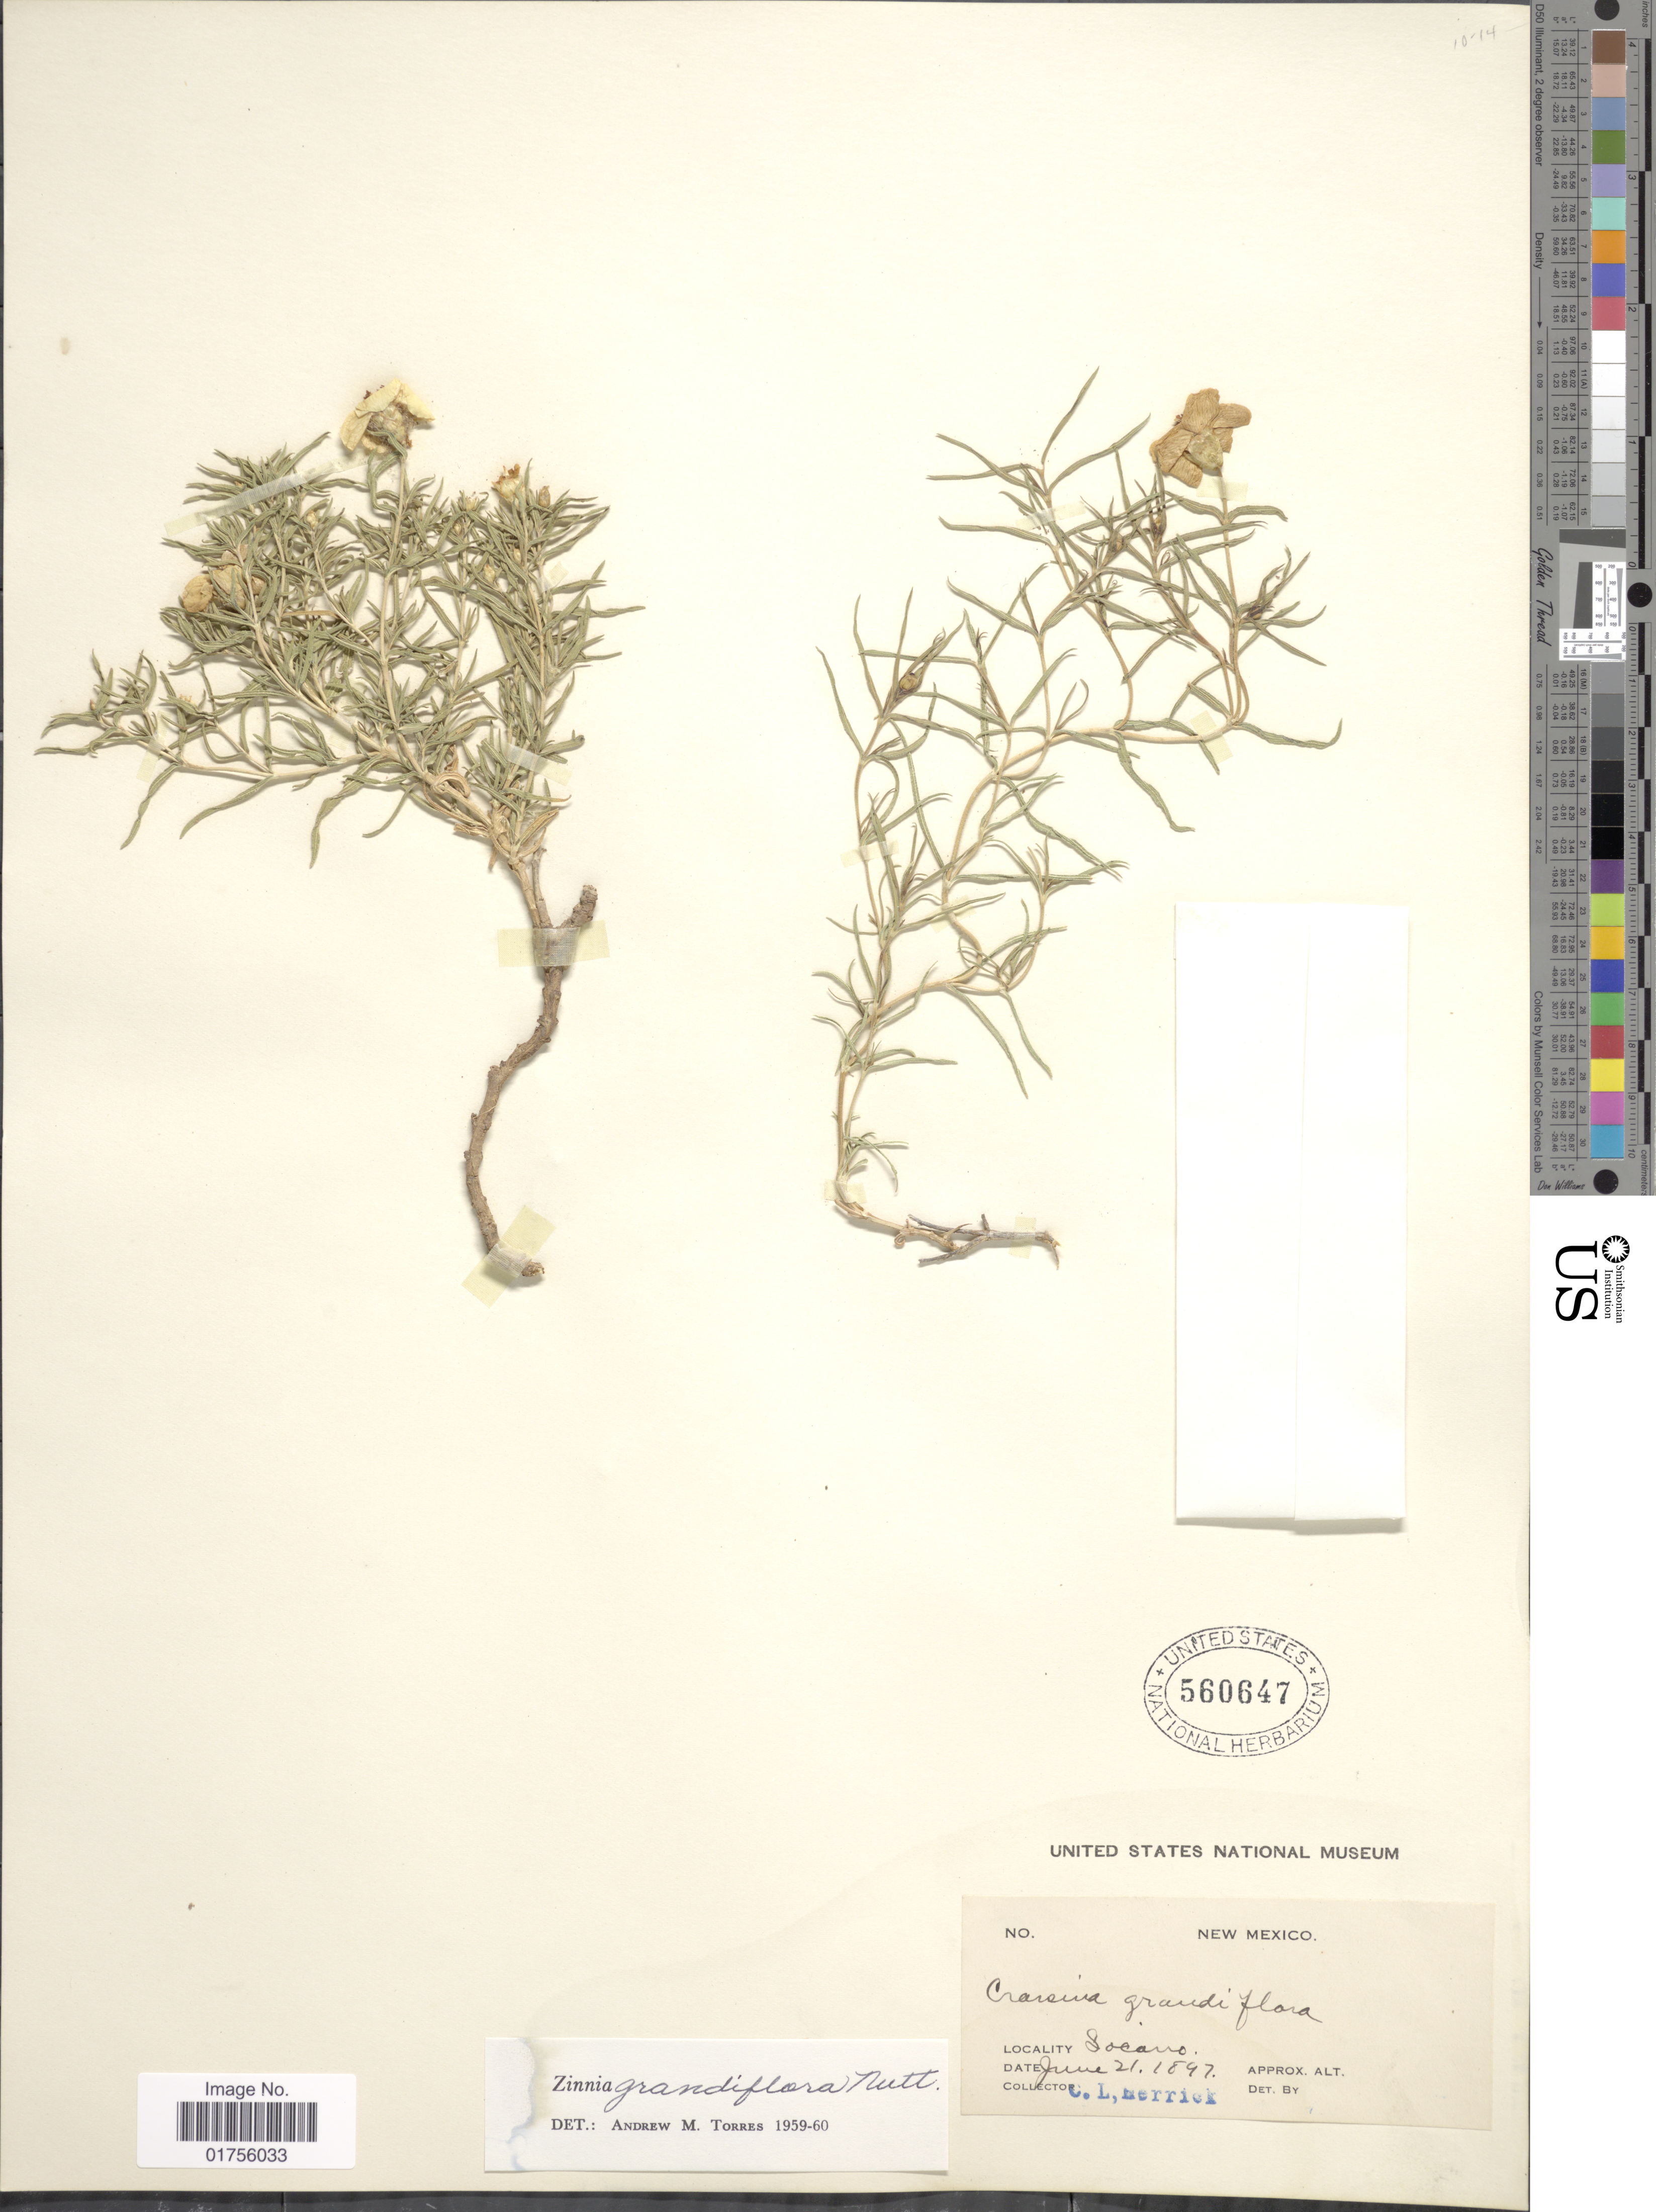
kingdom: Plantae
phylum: Tracheophyta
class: Magnoliopsida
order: Asterales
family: Asteraceae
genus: Zinnia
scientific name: Zinnia grandiflora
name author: Nutt.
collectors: C. Herrick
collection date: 1897-06-21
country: United States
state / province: New Mexico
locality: Socano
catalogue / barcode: US 560647